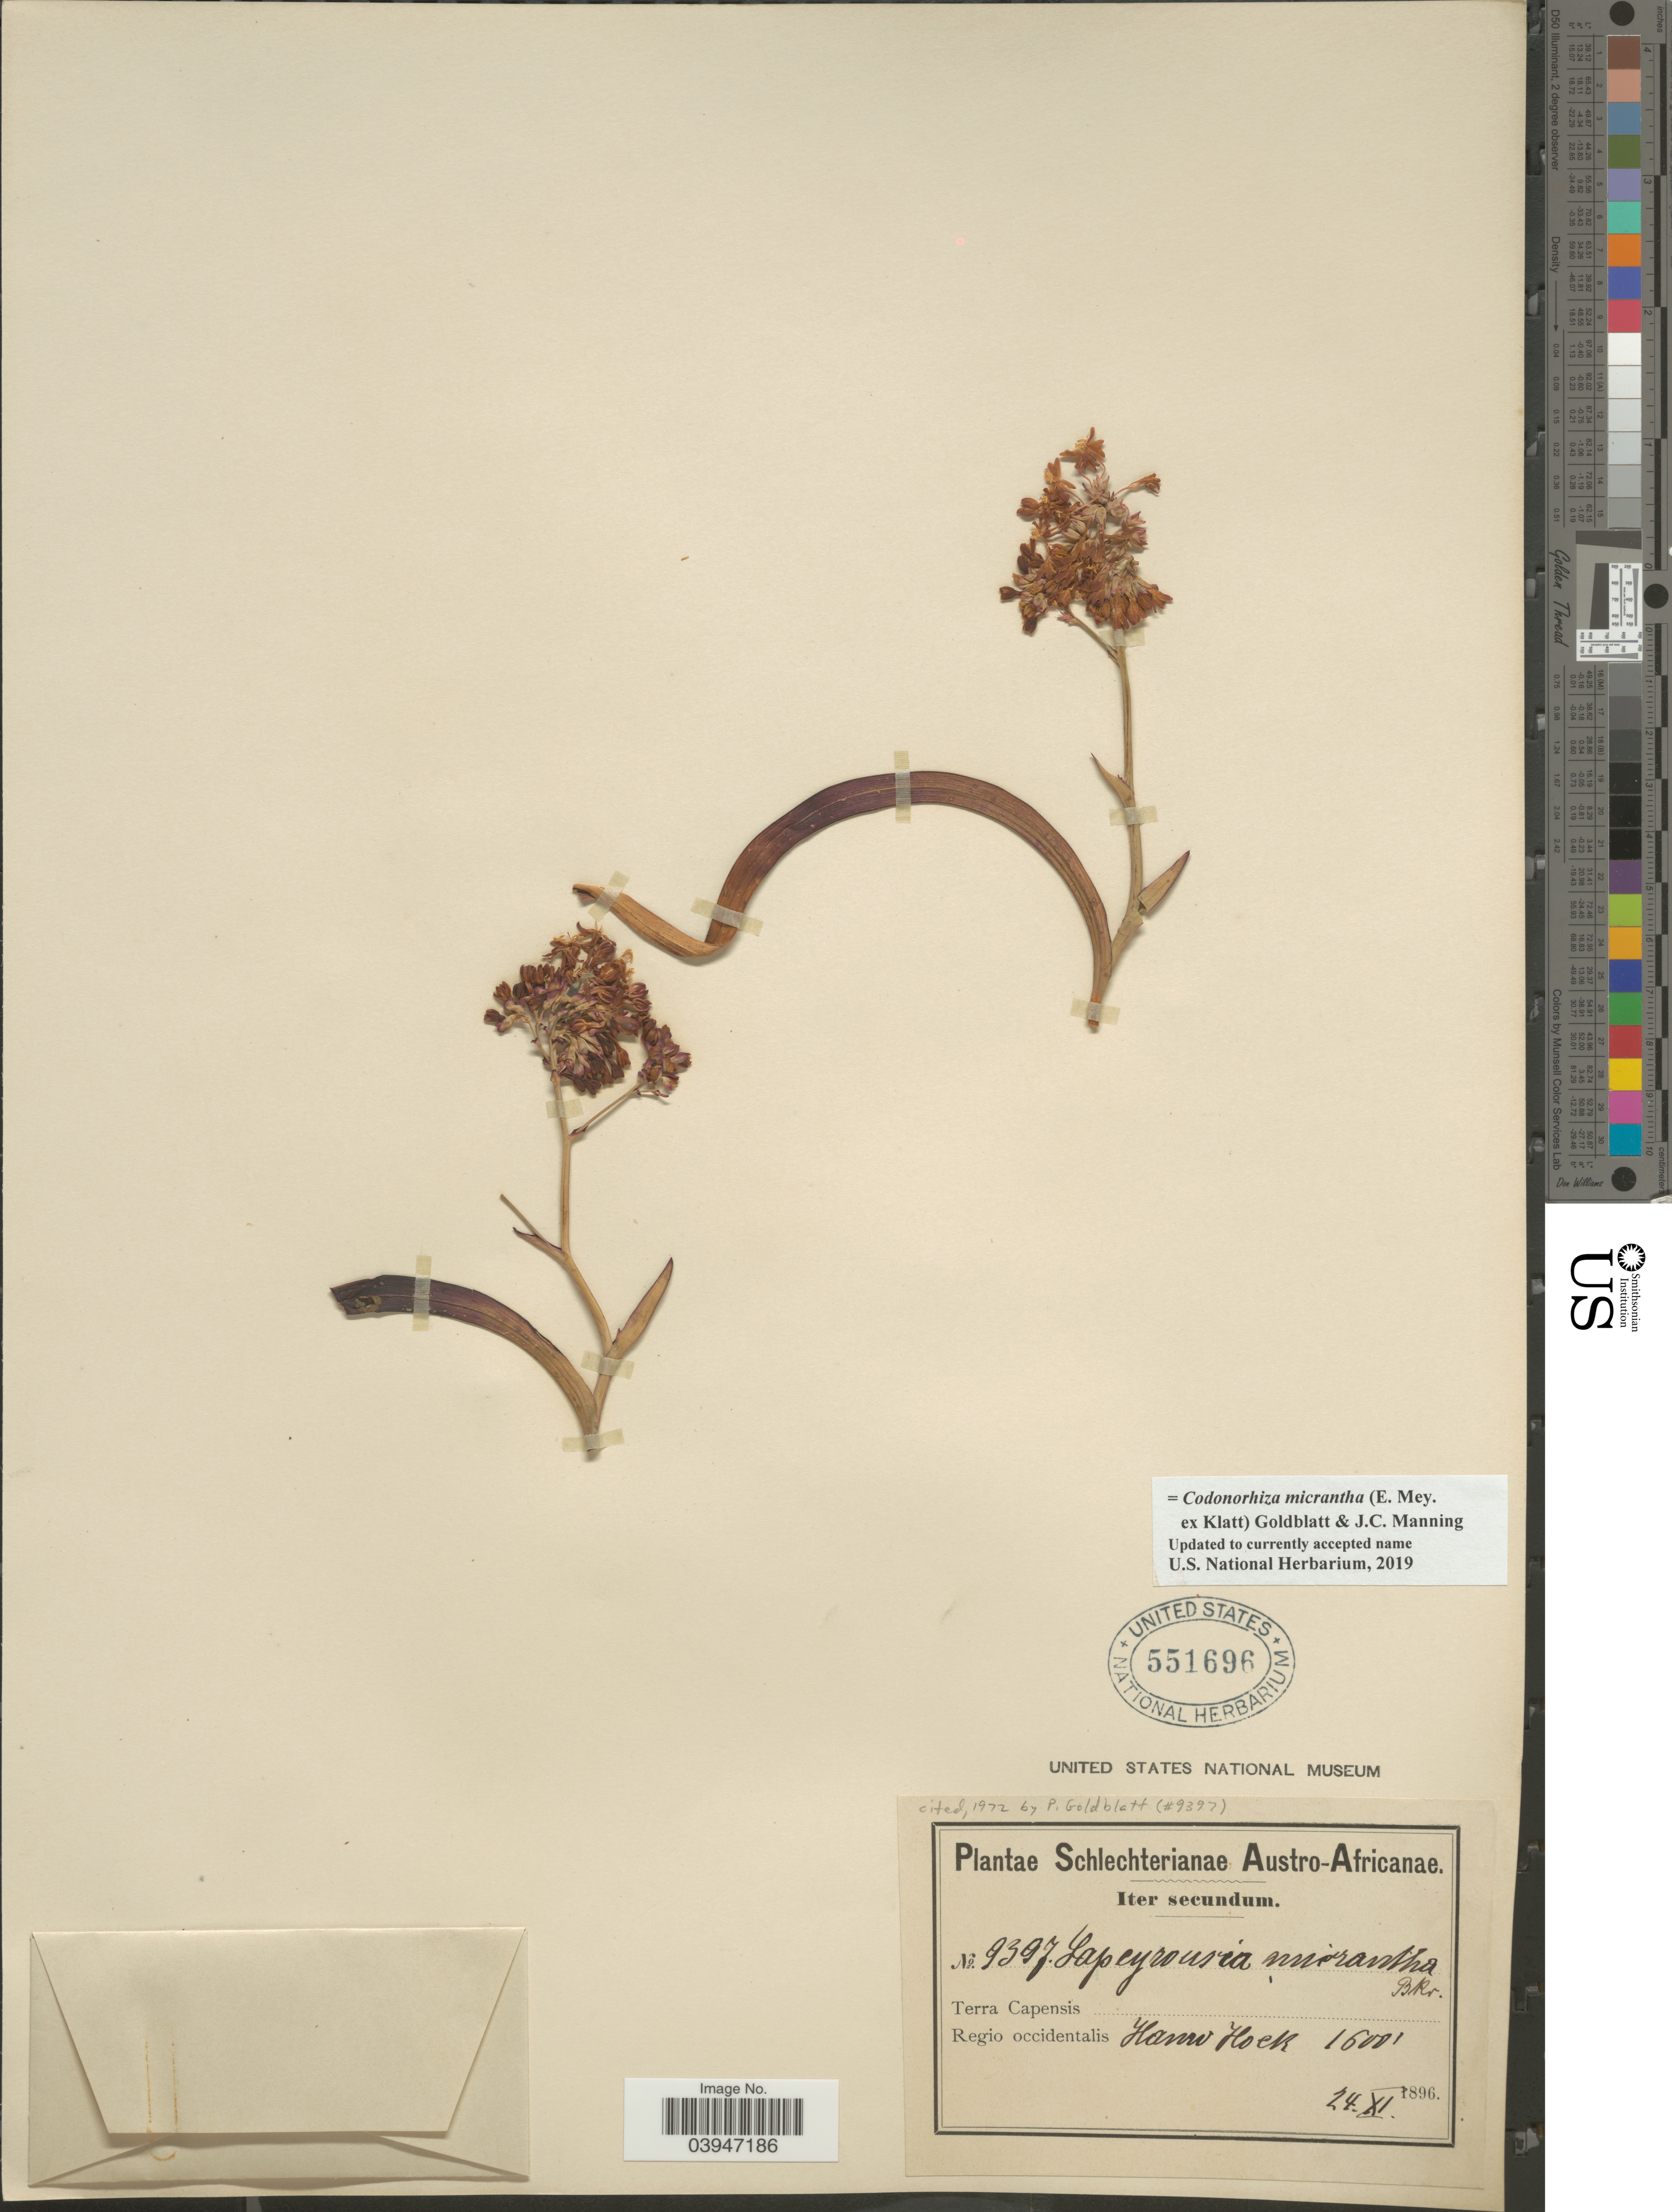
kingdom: Plantae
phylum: Tracheophyta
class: Liliopsida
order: Asparagales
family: Iridaceae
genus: Codonorhiza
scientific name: Codonorhiza micrantha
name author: (E. Mey. ex Klatt) Goldblatt & J.C. Manning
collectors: Schlechter, --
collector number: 9397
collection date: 1896-11-24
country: South Africa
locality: Austro-Africanae. Terra Capensis. Regio occidentalis. Hauw Hoek.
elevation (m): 488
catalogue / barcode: US 551696